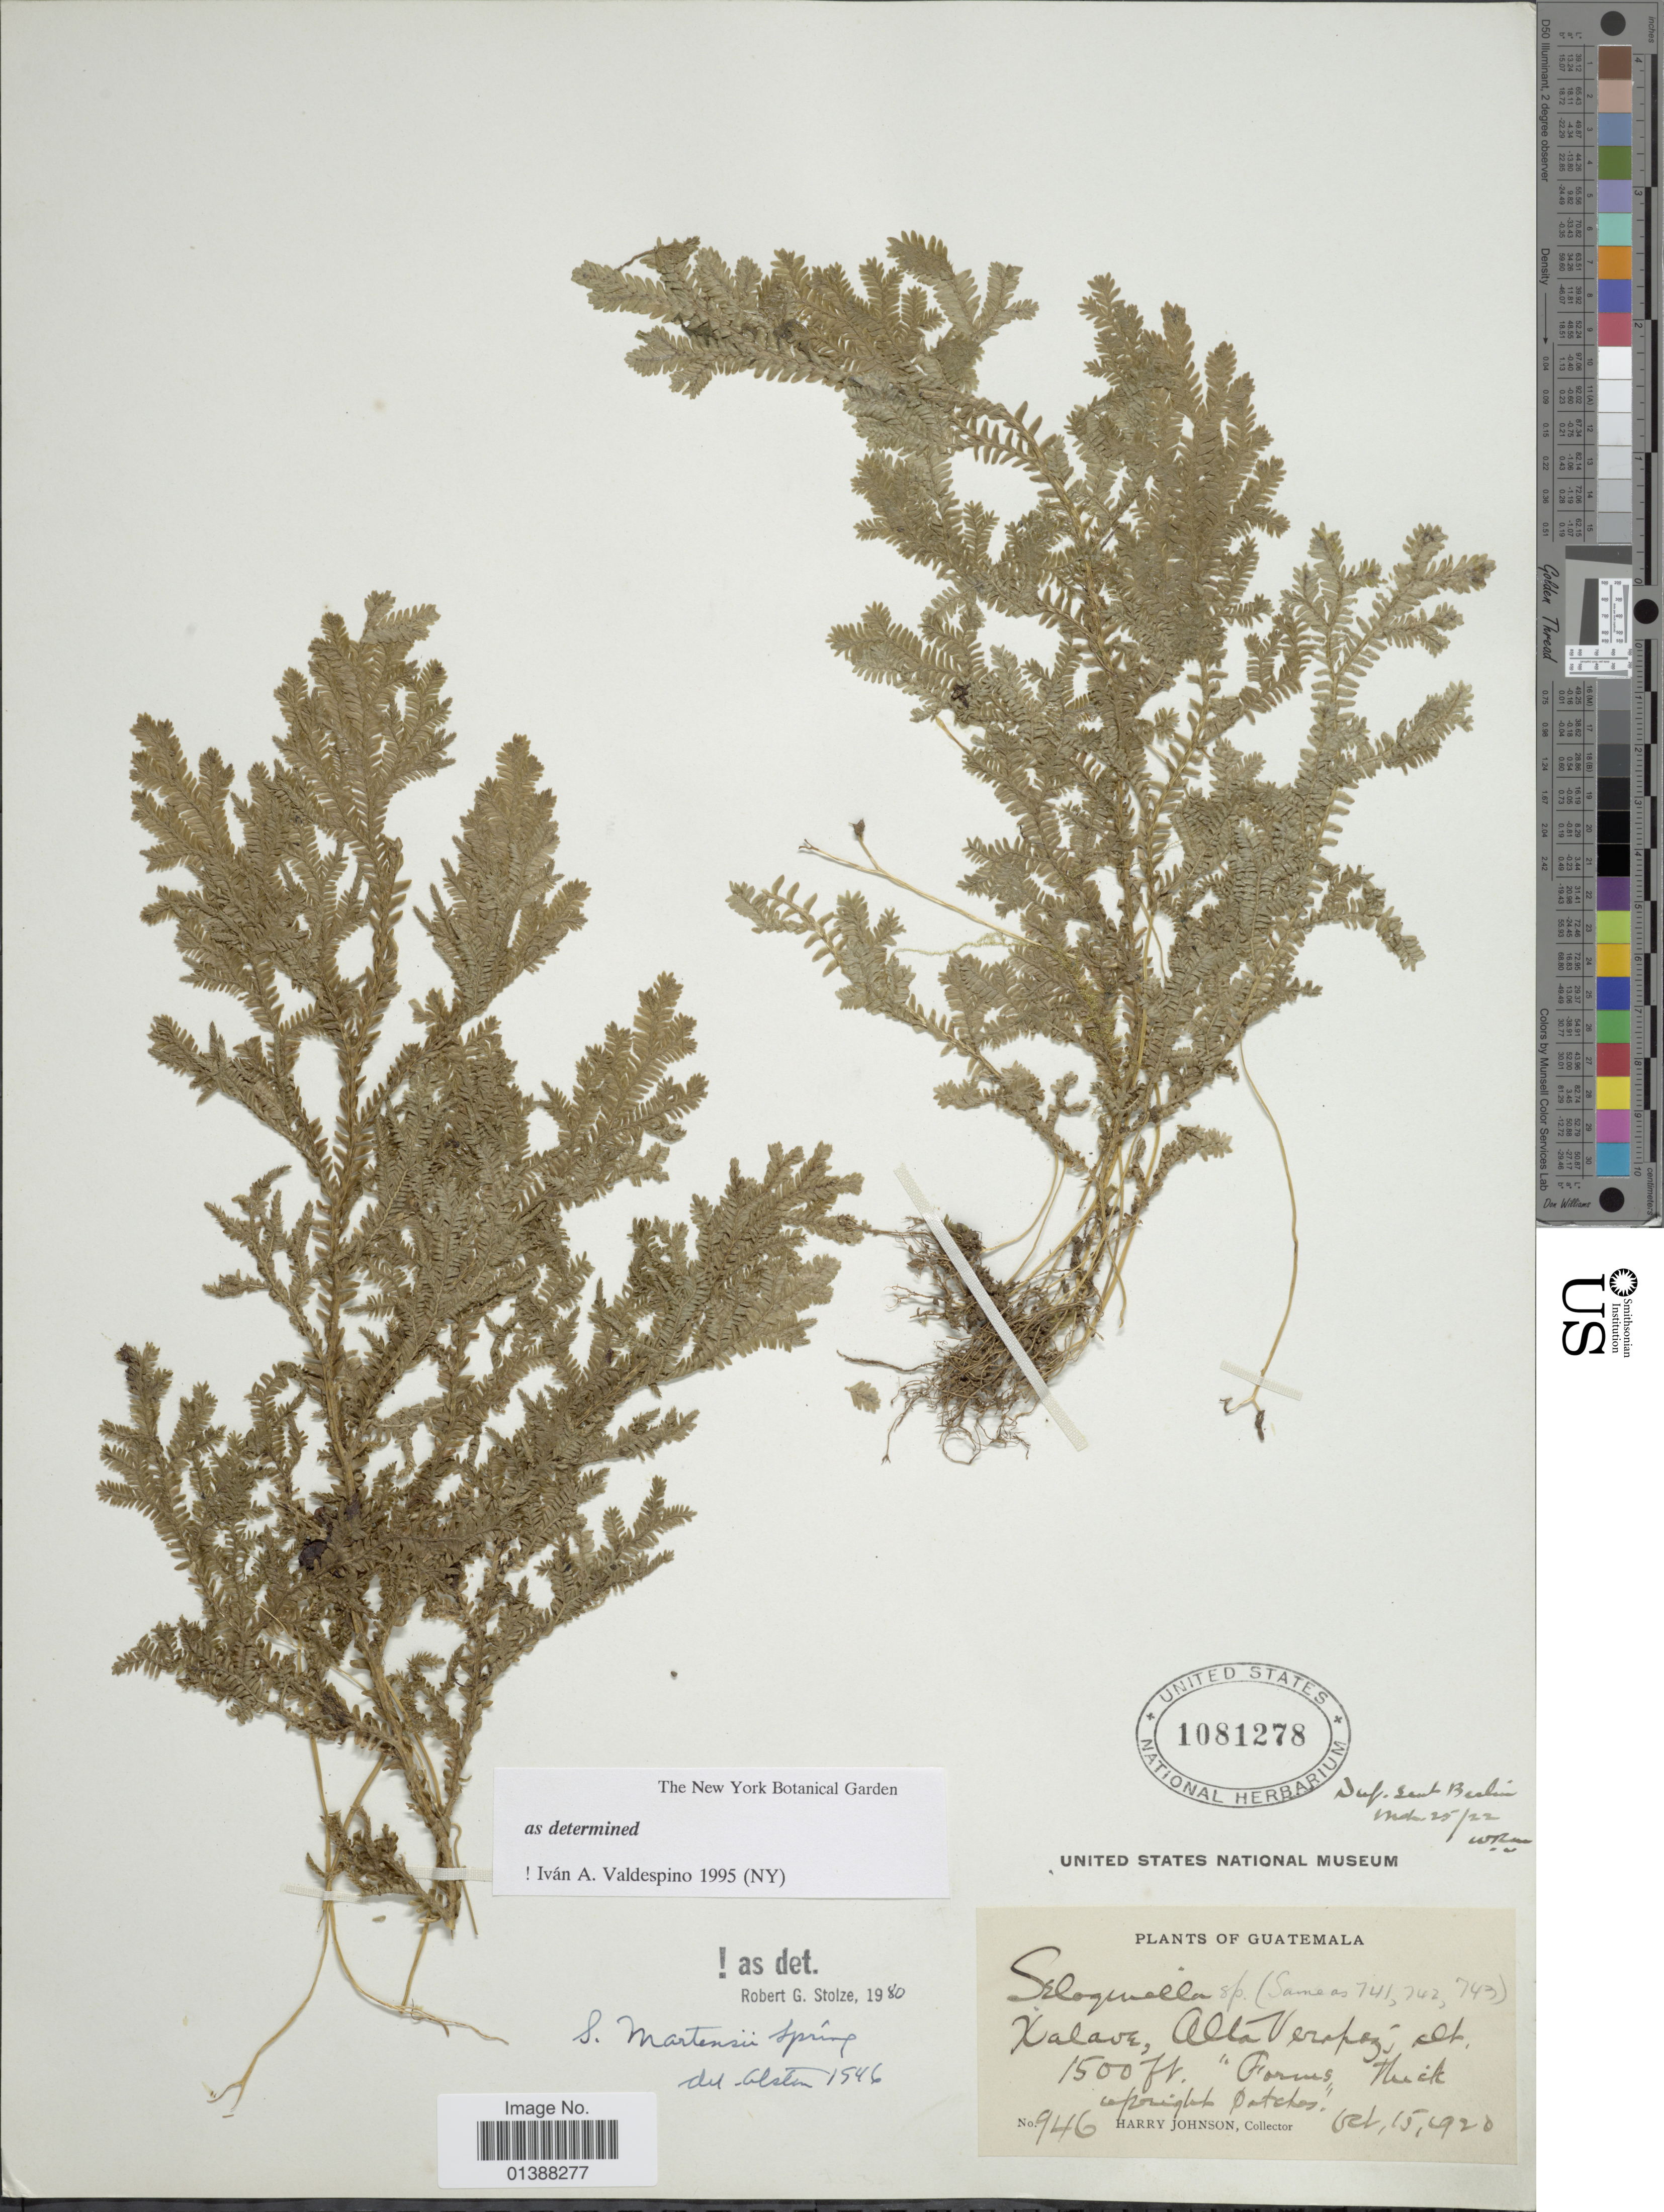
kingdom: Plantae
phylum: Tracheophyta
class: Lycopodiopsida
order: Selaginellales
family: Selaginellaceae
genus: Selaginella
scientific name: Selaginella martensii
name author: Spring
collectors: H. Johnson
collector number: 946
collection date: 1920-10-15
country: Guatemala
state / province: Alta Verapaz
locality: Xalave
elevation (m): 457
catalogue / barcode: US 1081278